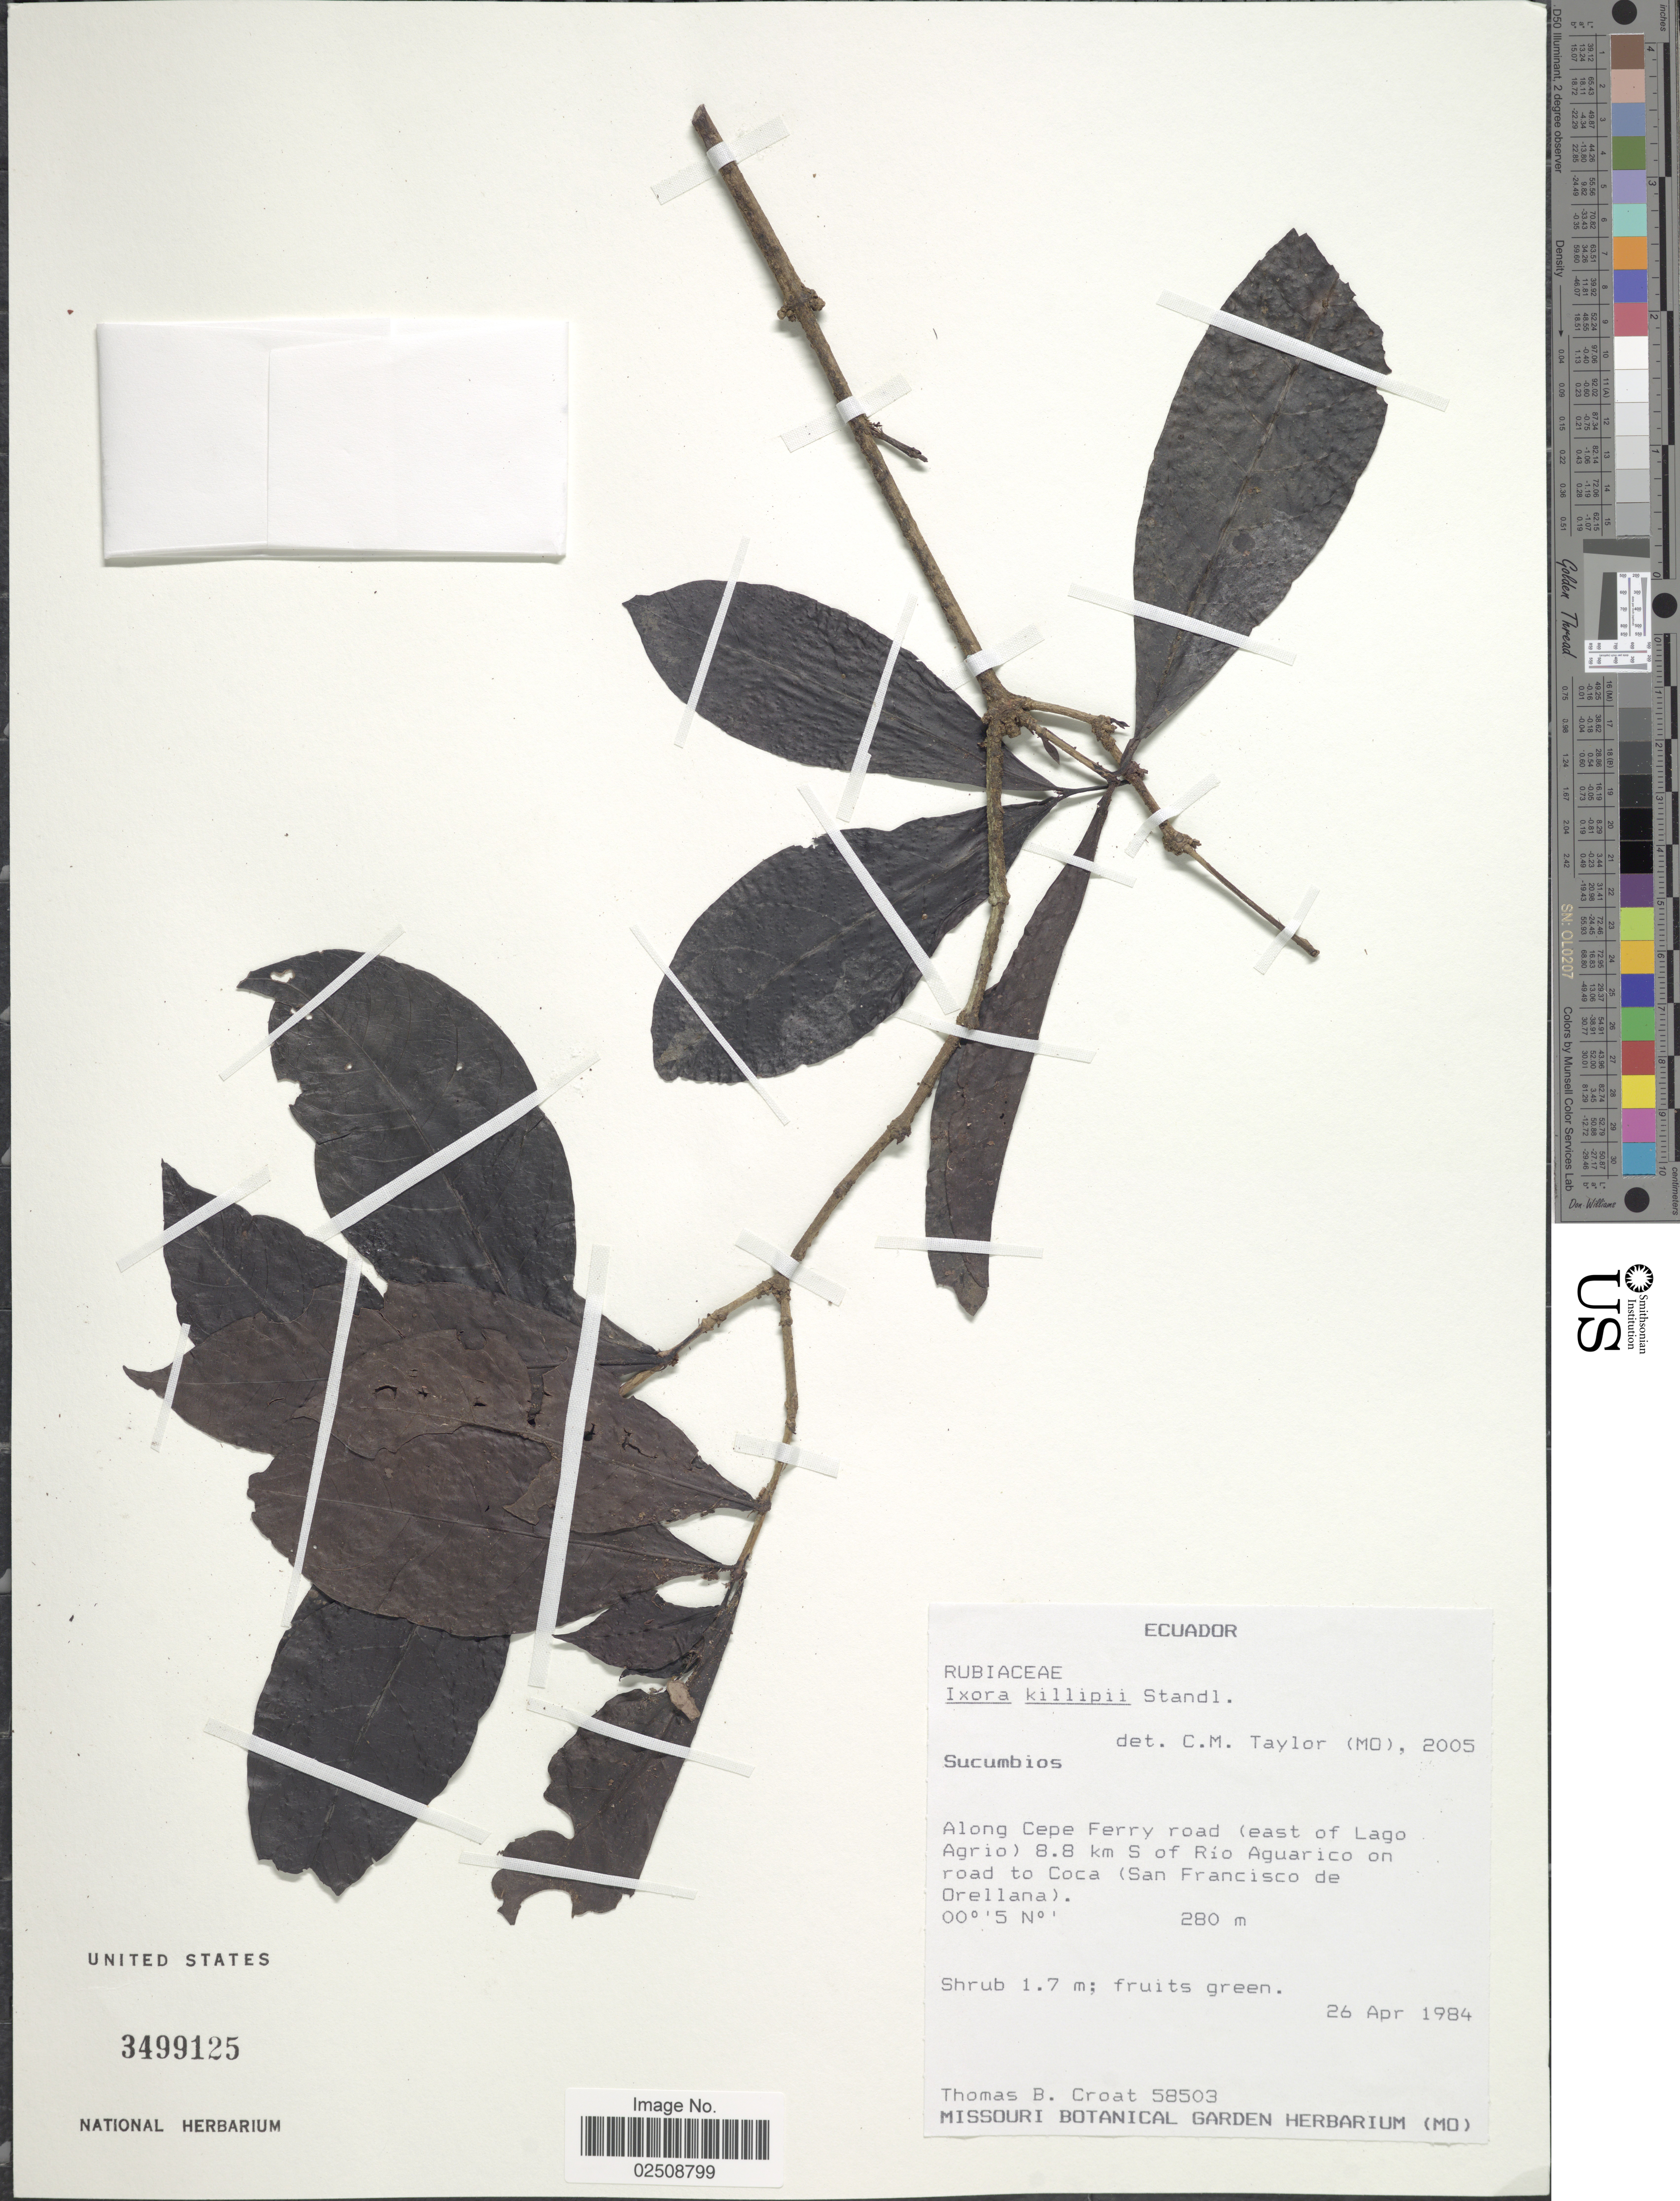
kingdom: Plantae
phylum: Tracheophyta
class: Magnoliopsida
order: Gentianales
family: Rubiaceae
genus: Ixora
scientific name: Ixora killipii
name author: Standl.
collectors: T. B. Croat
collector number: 58503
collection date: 1984-04-26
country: Ecuador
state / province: Sucumbíos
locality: Along Cepe Ferry road (east of Lago Agrio) 8.8 km S of Rio Aguarico on road to Coca (San Francisco de Orellana)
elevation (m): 280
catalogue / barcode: US 3499125